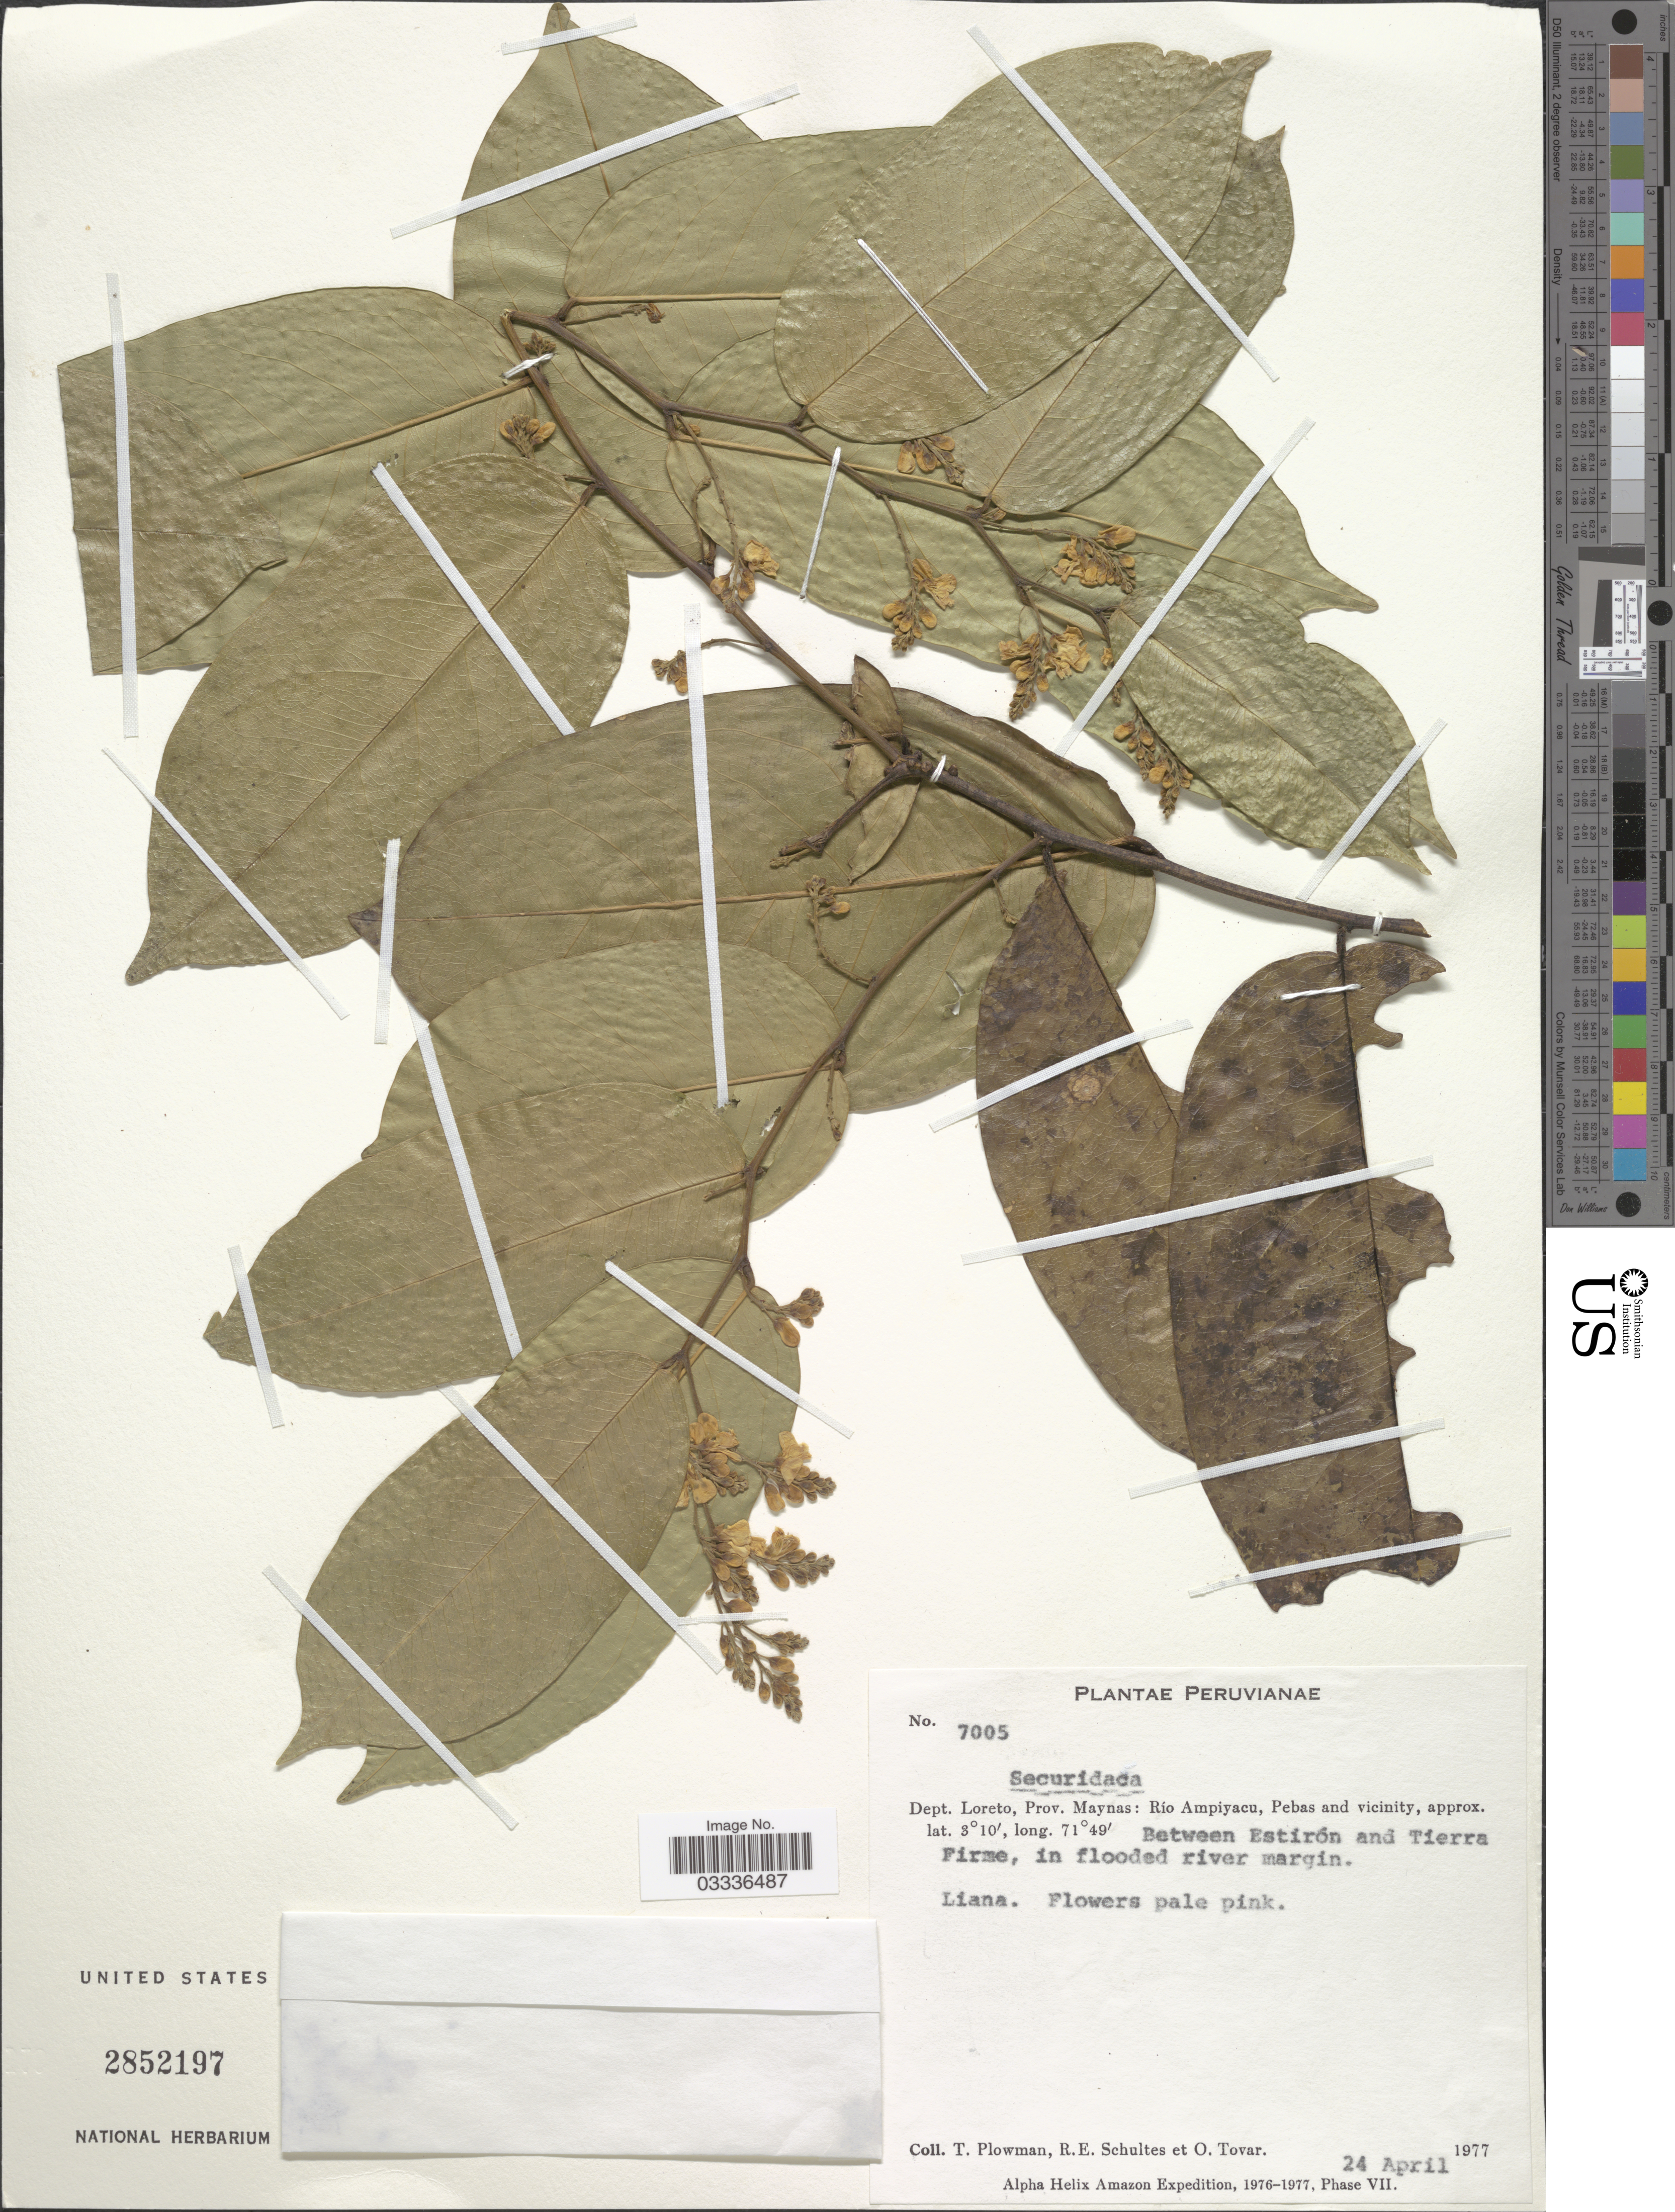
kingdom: Plantae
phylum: Tracheophyta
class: Magnoliopsida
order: Fabales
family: Polygalaceae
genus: Securidaca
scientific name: Securidaca paniculata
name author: Rich.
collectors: T. Plowman, R. E. Schultes & Ó. Tovar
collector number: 7005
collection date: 1977-04-24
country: Peru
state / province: Loreto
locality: Dept. Loreto, Prov. Maynas: Río Ampiyacu, Pebas and vicinity. Between Estirón and Tierra Firme.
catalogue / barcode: US 2852197